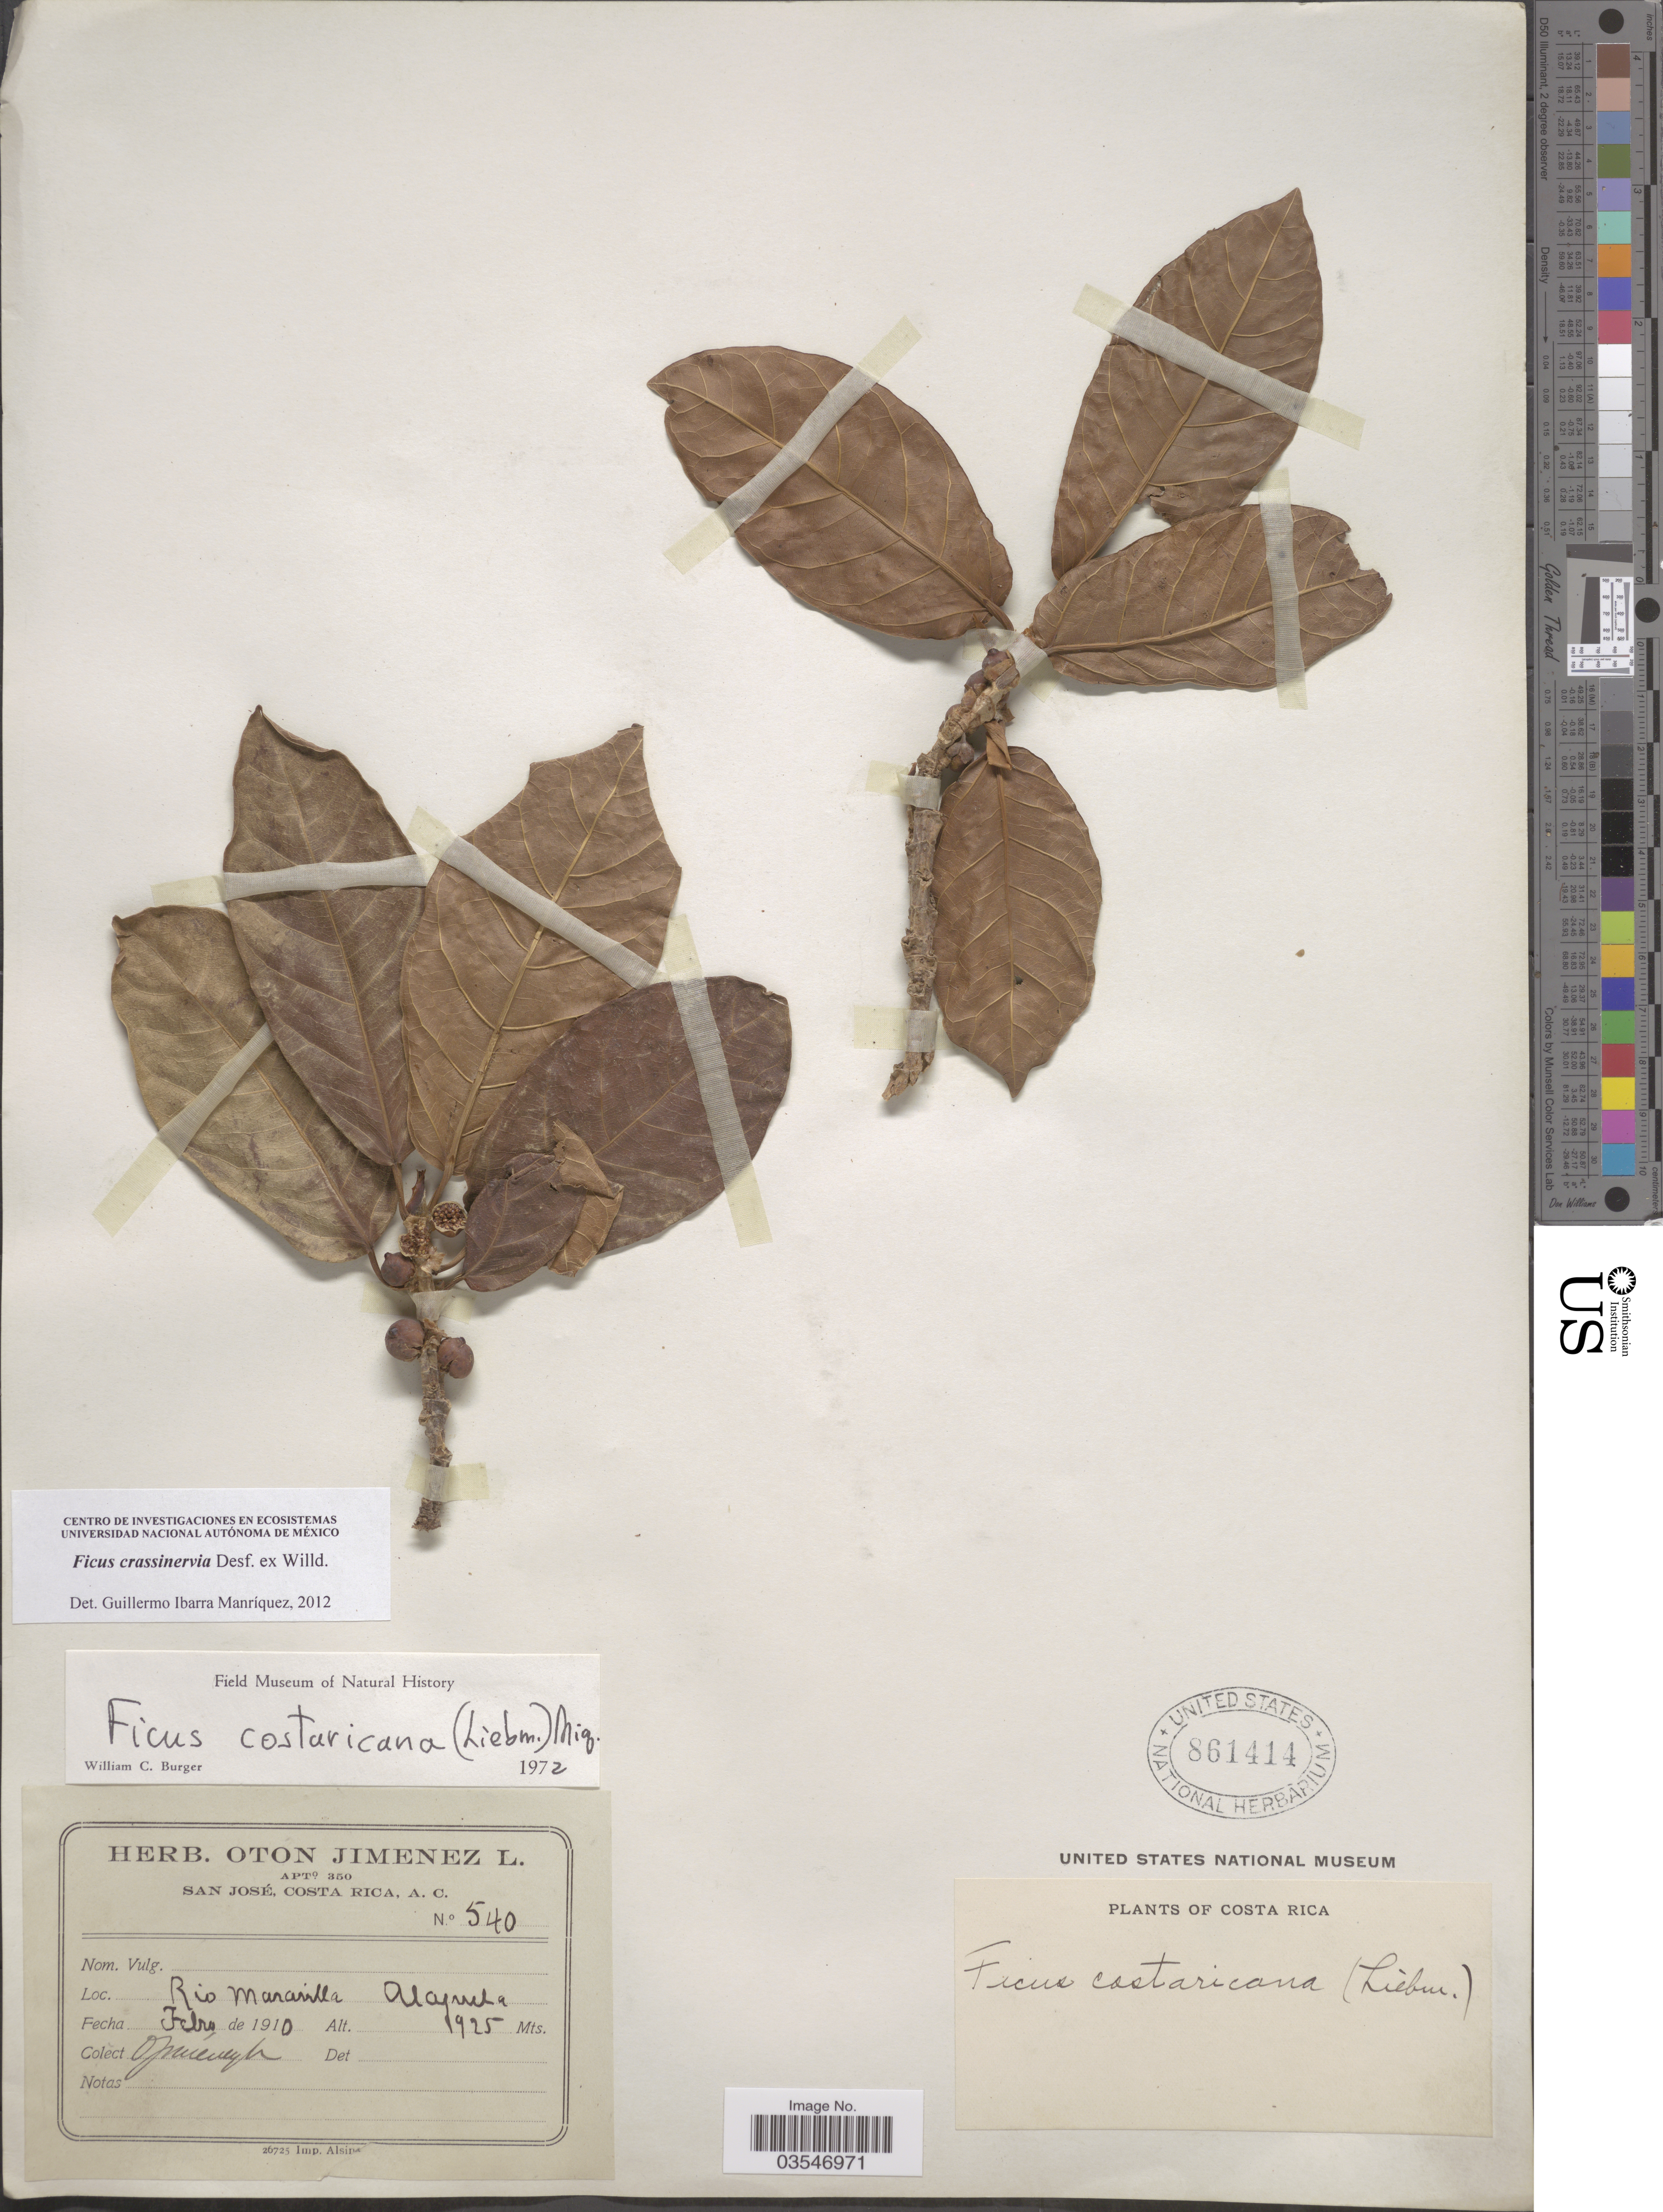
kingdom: Plantae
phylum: Tracheophyta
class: Magnoliopsida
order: Rosales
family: Moraceae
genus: Ficus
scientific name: Ficus crassinervia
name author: Desf. ex Willd.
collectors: O. Jiménez L.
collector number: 540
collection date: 1910-02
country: Costa Rica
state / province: Alajuela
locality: Rio Maravilla.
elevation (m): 1925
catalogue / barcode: US 861414